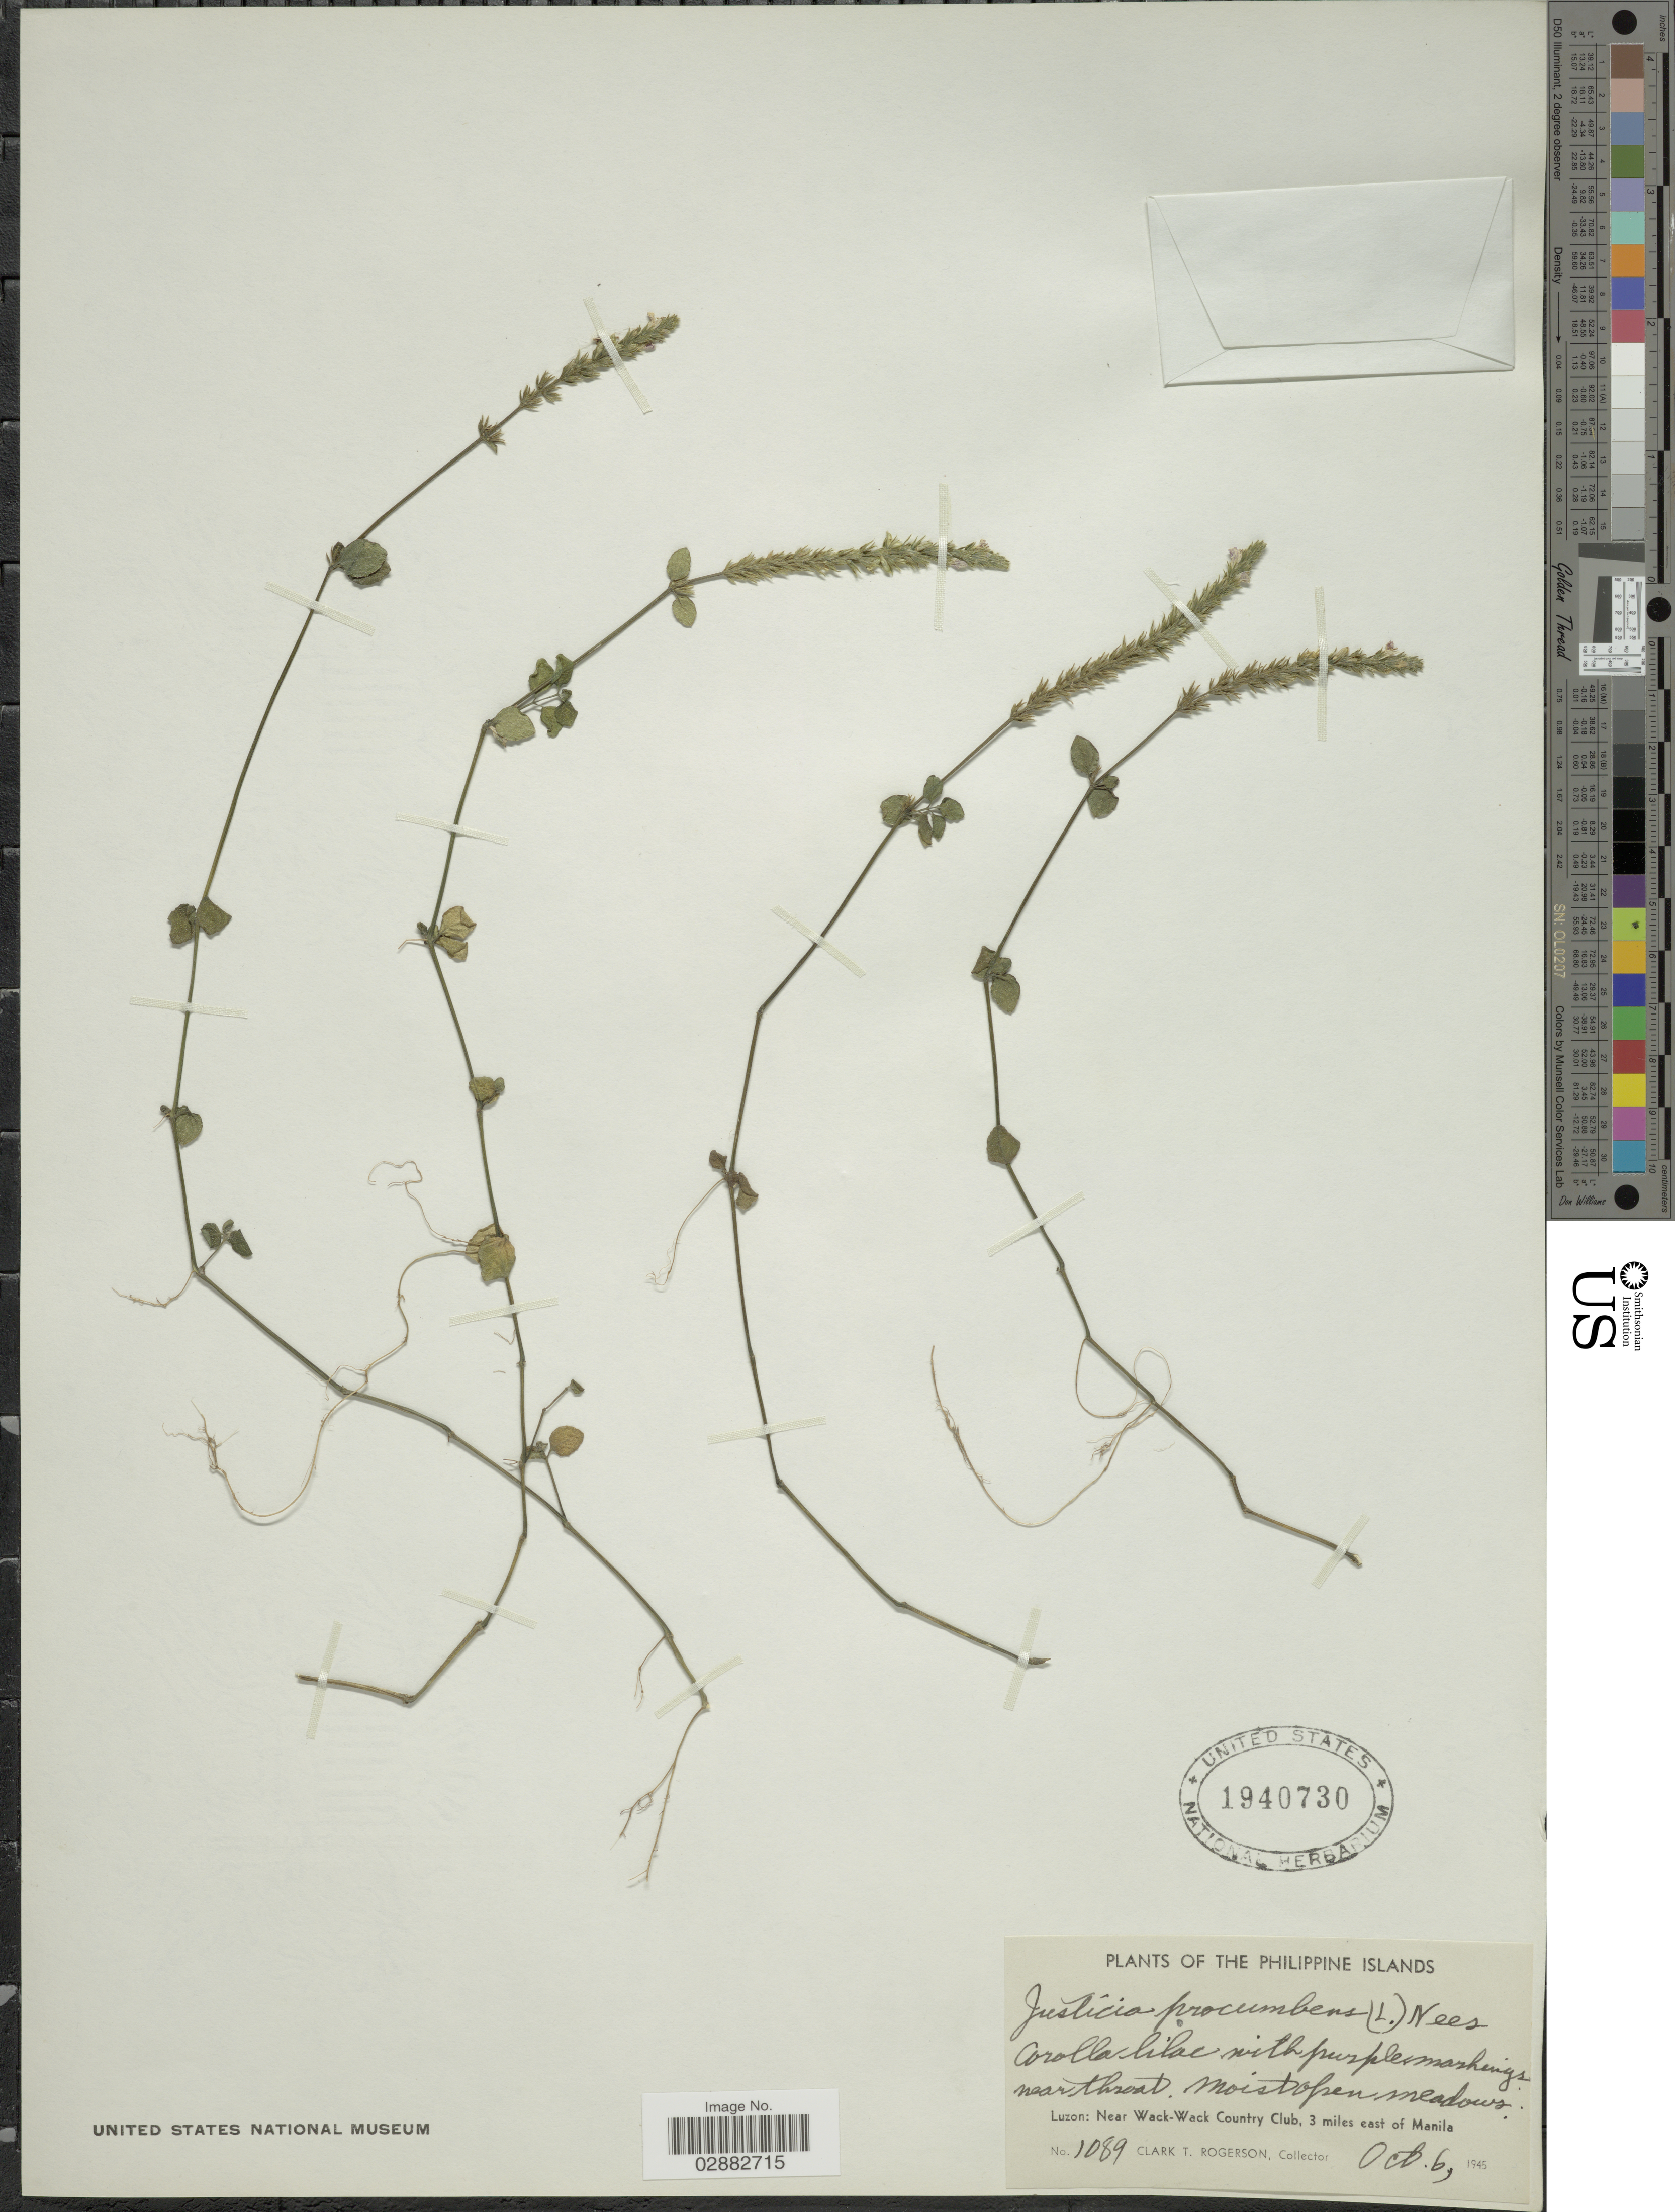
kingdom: Plantae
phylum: Tracheophyta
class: Magnoliopsida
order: Lamiales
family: Acanthaceae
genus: Justicia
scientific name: Justicia procumbens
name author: L.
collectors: C. Rogerson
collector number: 1089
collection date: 1945-10-06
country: Philippines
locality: Philippine Islands. Luzon: Near-Wack Country Club, 3 miles east of Manila.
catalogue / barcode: US 1940730